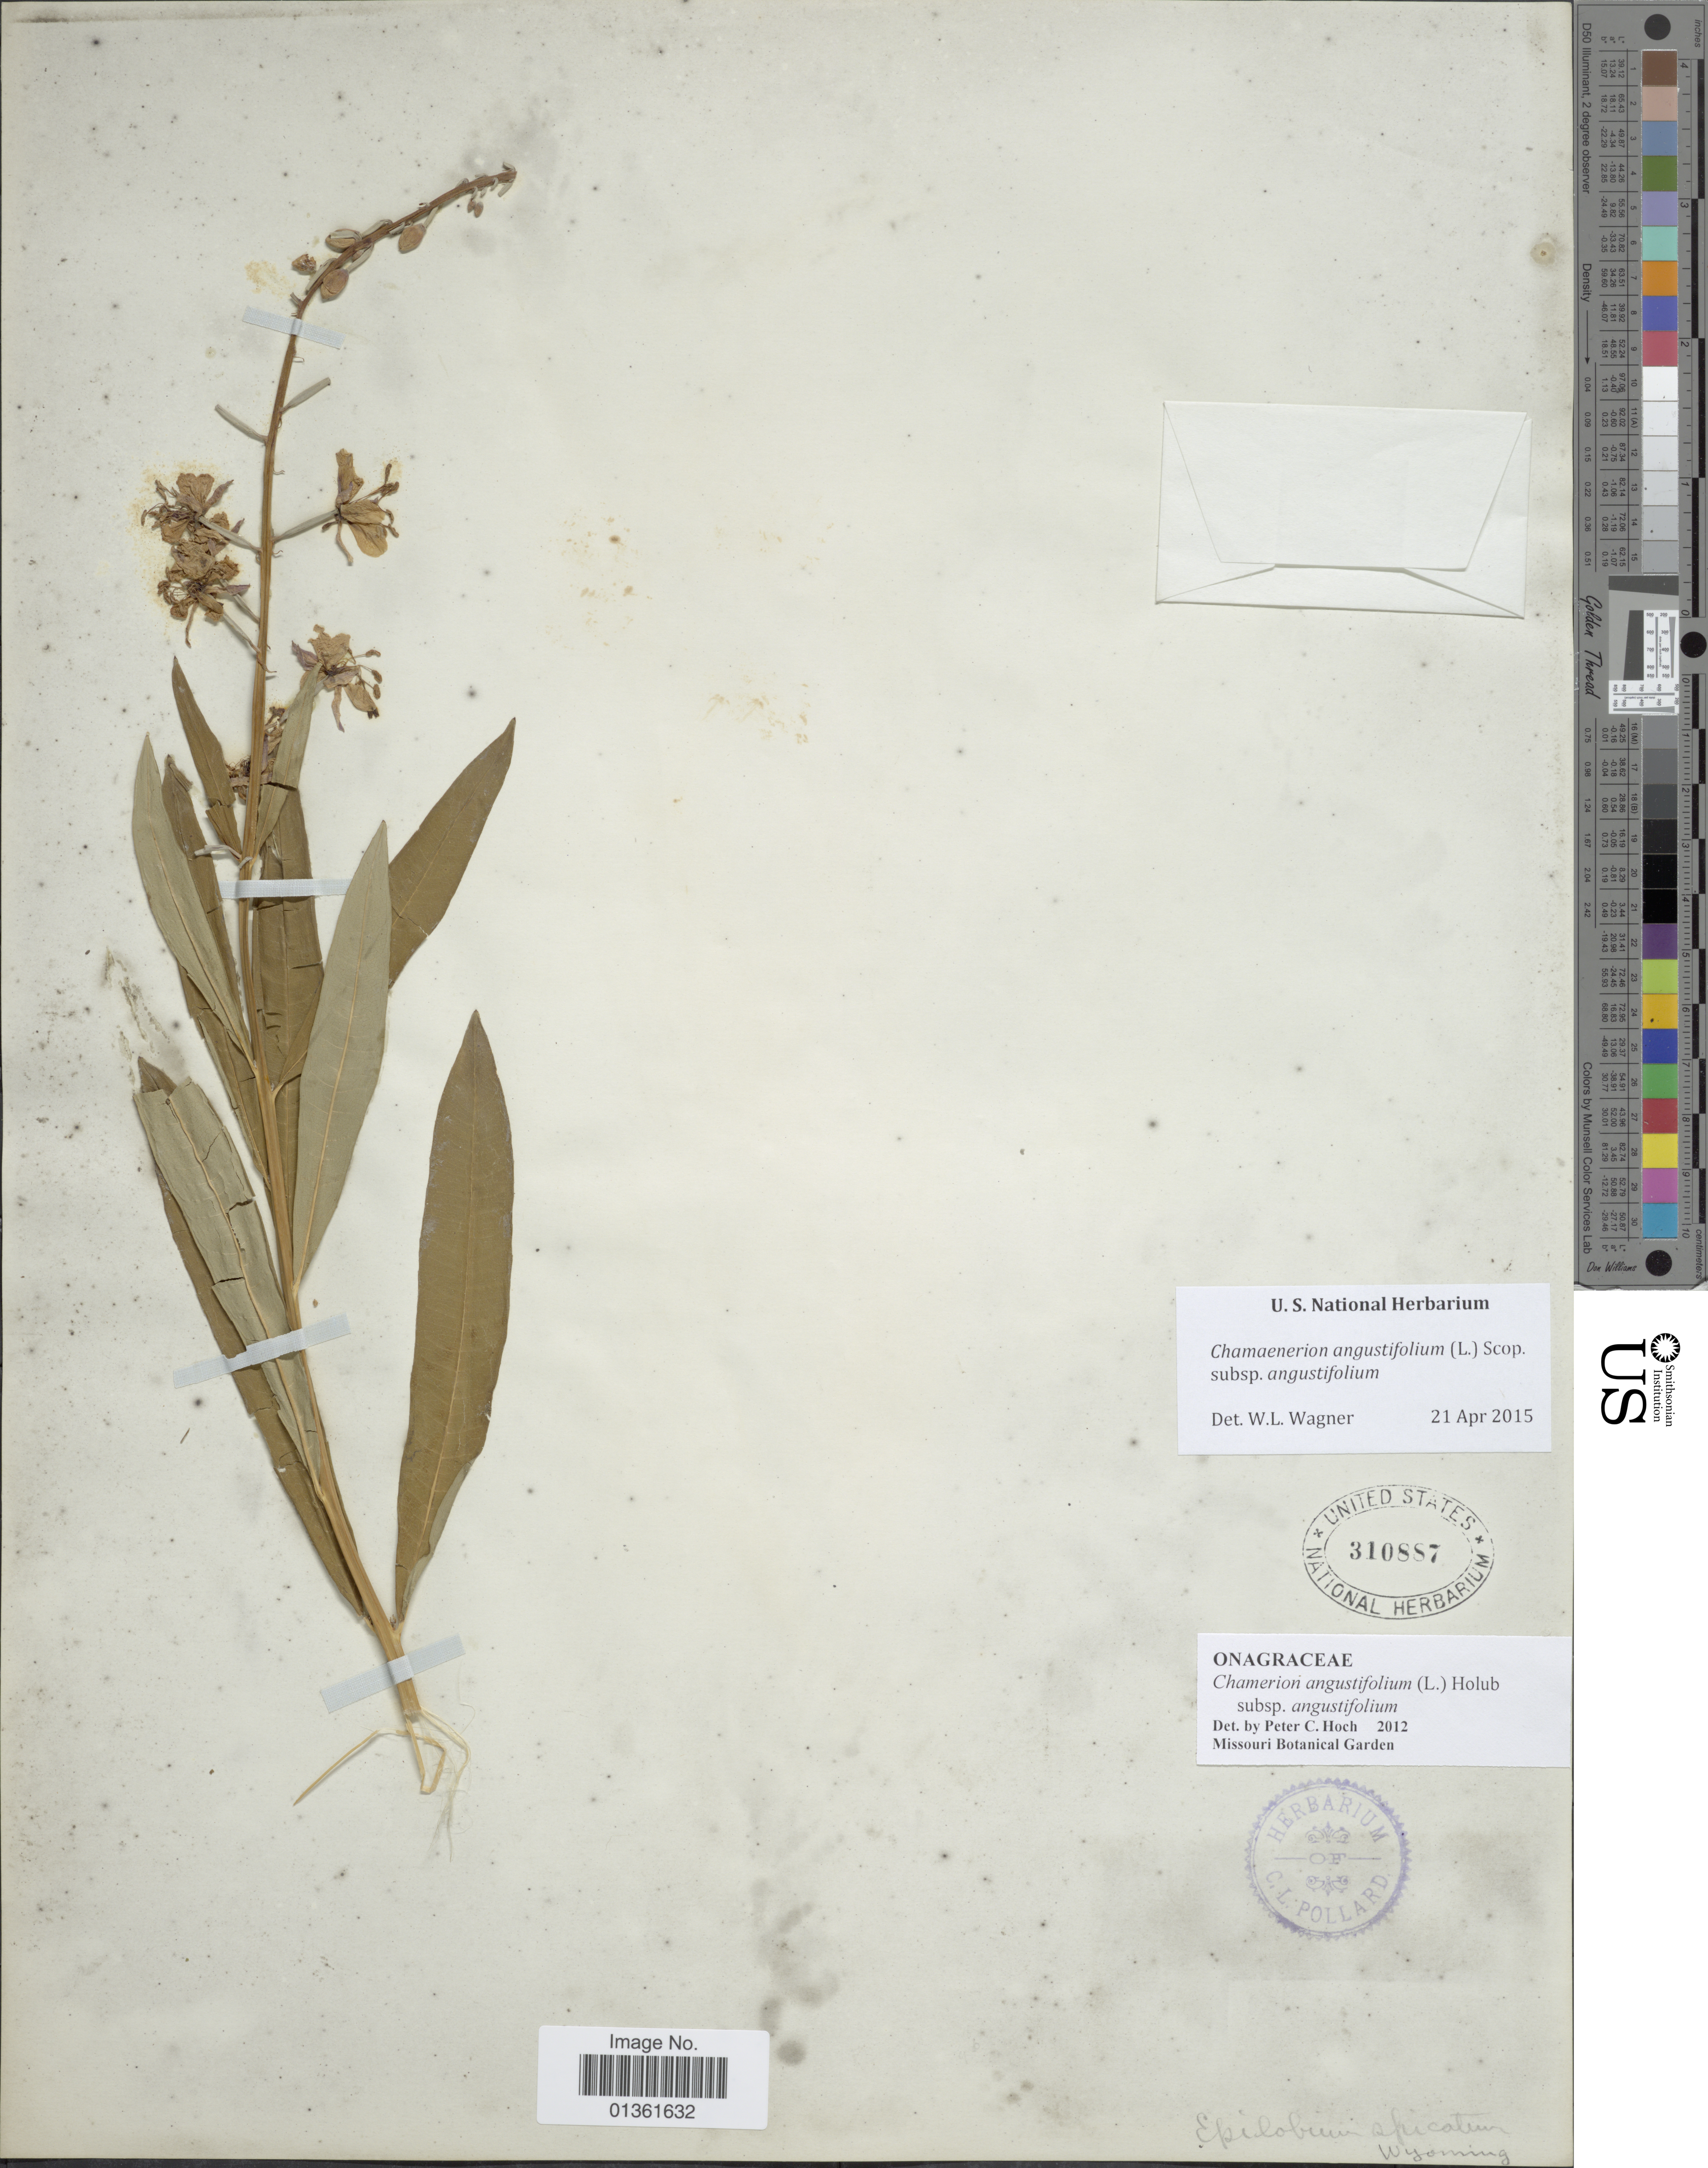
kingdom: Plantae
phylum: Tracheophyta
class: Magnoliopsida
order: Myrtales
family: Onagraceae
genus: Chamaenerion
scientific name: Chamaenerion angustifolium subsp. angustifolium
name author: (L.) Scop.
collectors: ex herb. C.L. Pollard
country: United States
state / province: Wyoming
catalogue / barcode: US 310887